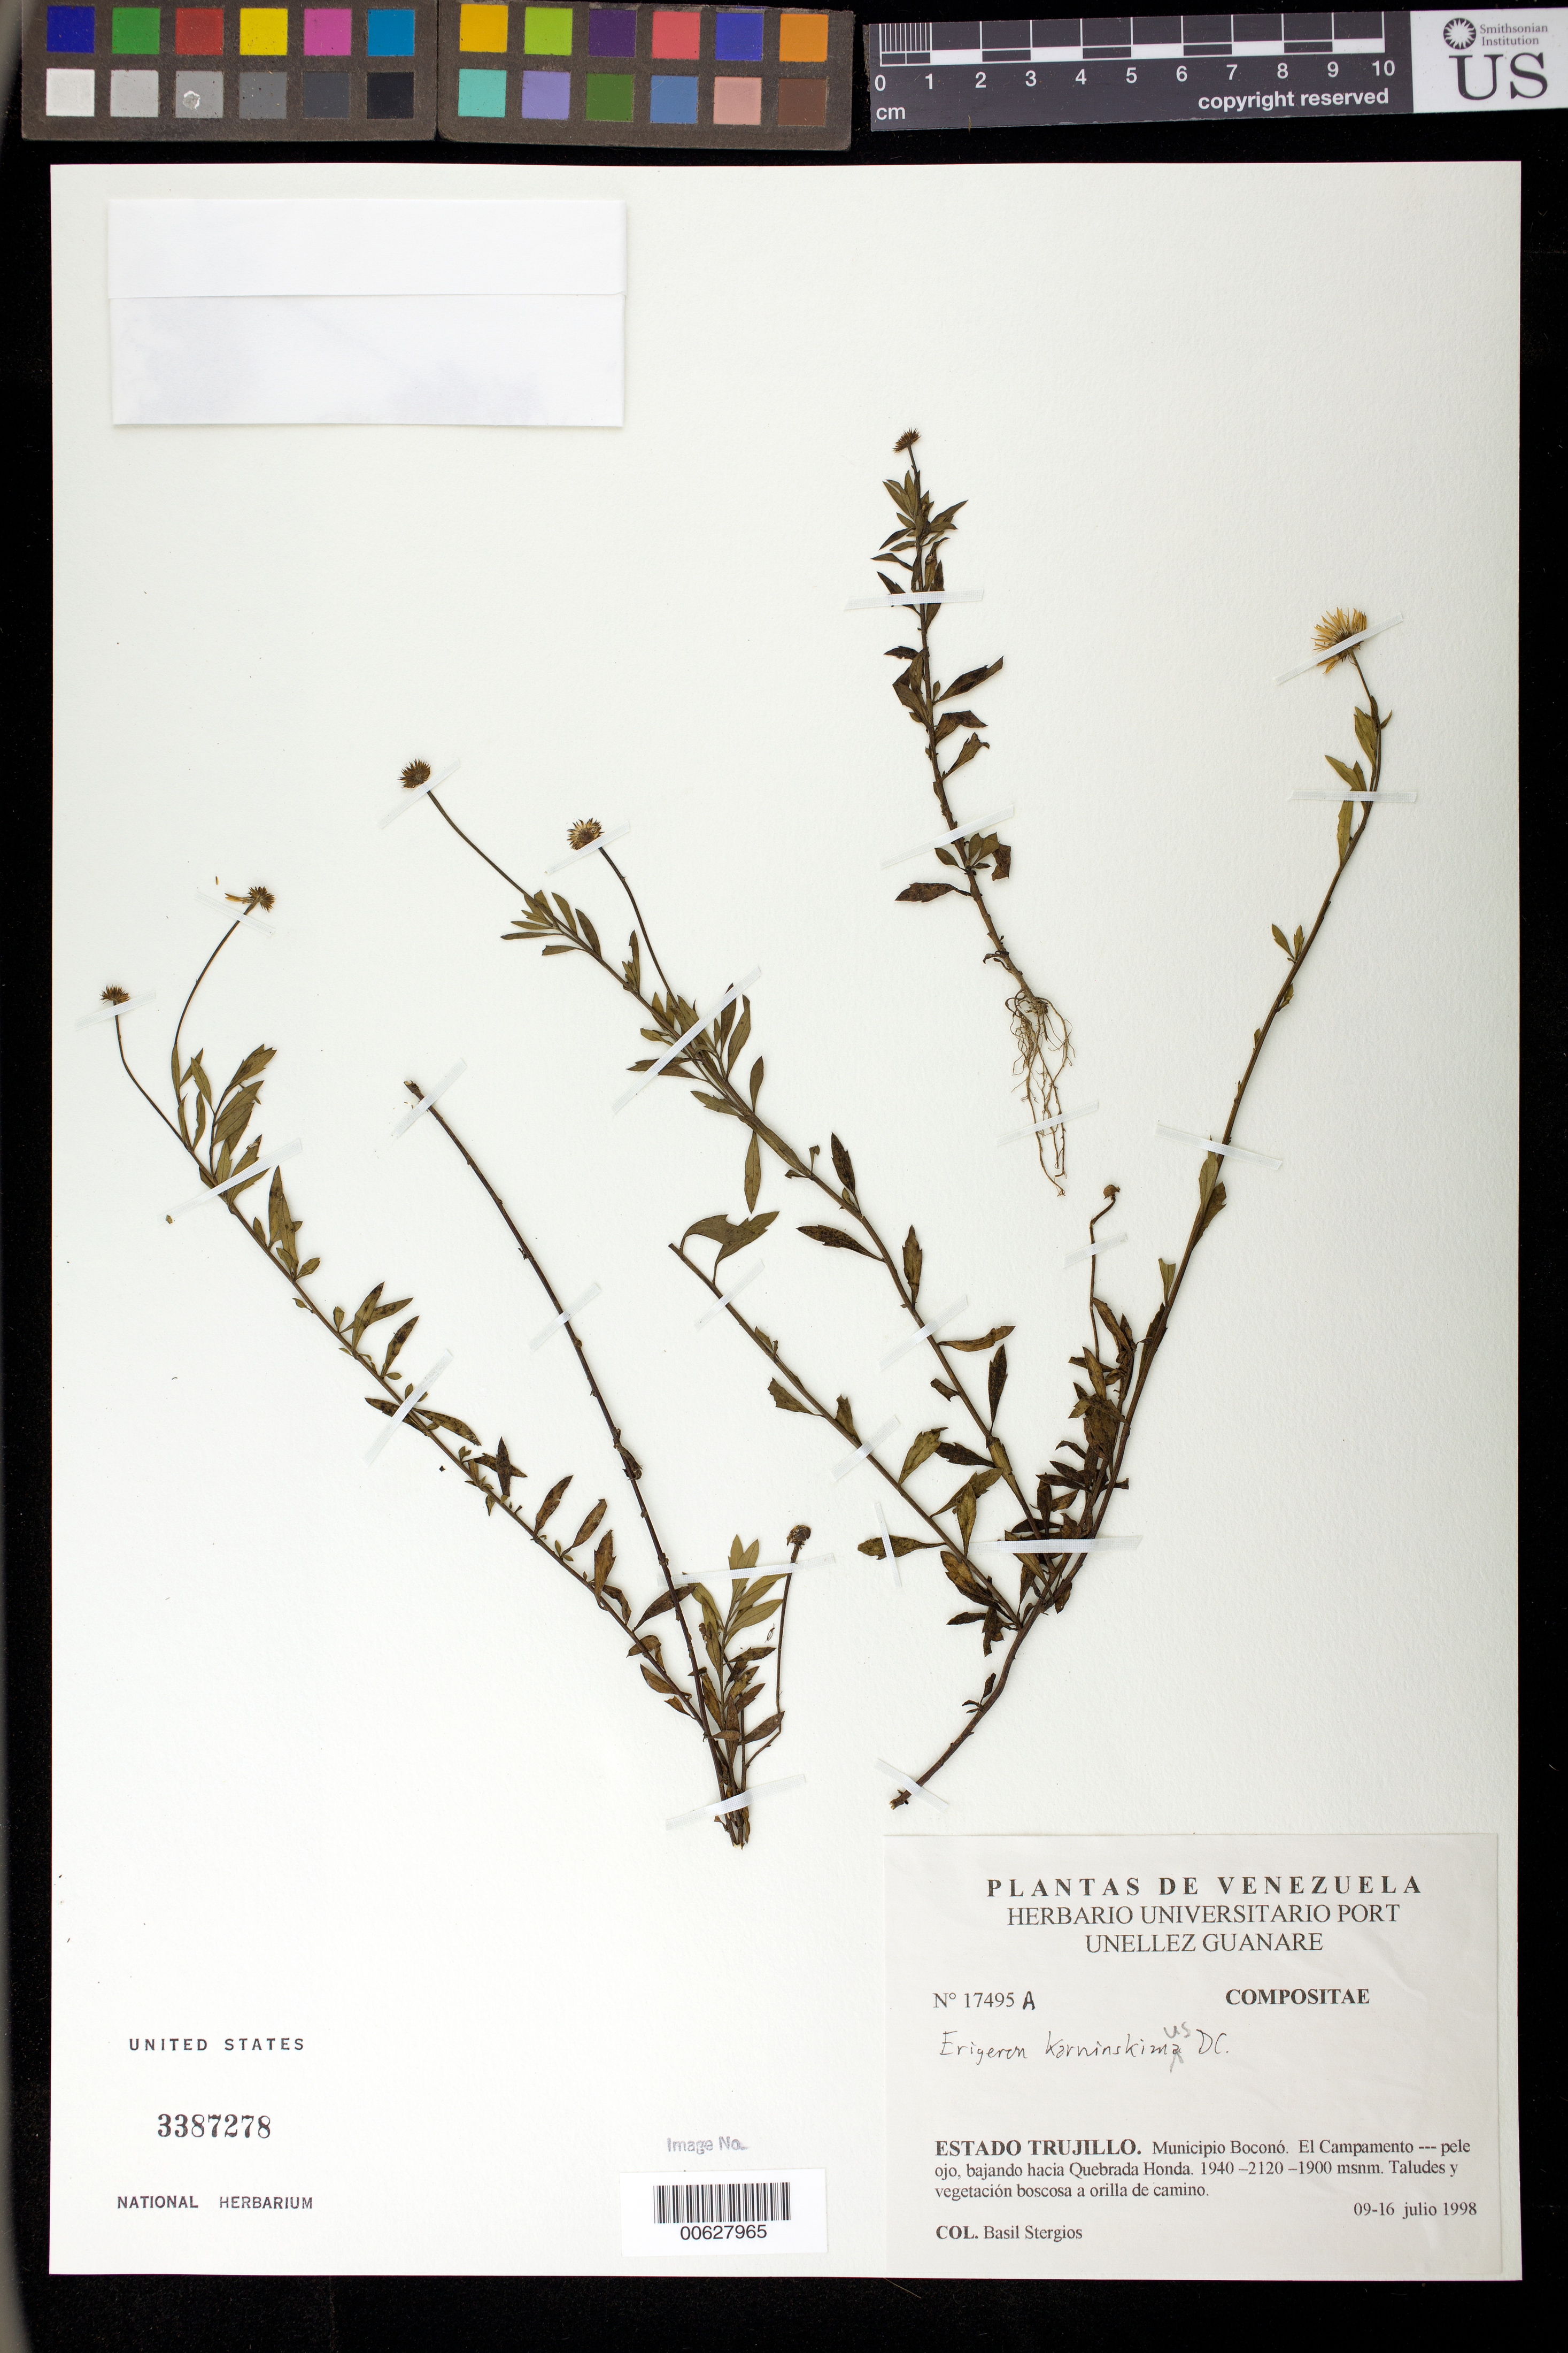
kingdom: Plantae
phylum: Tracheophyta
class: Magnoliopsida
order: Asterales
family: Asteraceae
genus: Erigeron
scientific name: Erigeron karvinskianus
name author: DC.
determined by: Robinson, Harold E., (US)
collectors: B. G. Stergios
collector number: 17495A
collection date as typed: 09 Jul 1998 to 16 Jul 1998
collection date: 1998-07-09/1998-07-16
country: Venezuela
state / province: Trujillo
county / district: Boconó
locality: Parque Nacional Guaramacal, El campamento-pele ojo, bajando hacia Quebrada Honda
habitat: Taludes y vegetación boscosa a orilla de camino.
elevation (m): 1900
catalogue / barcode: US 3387278